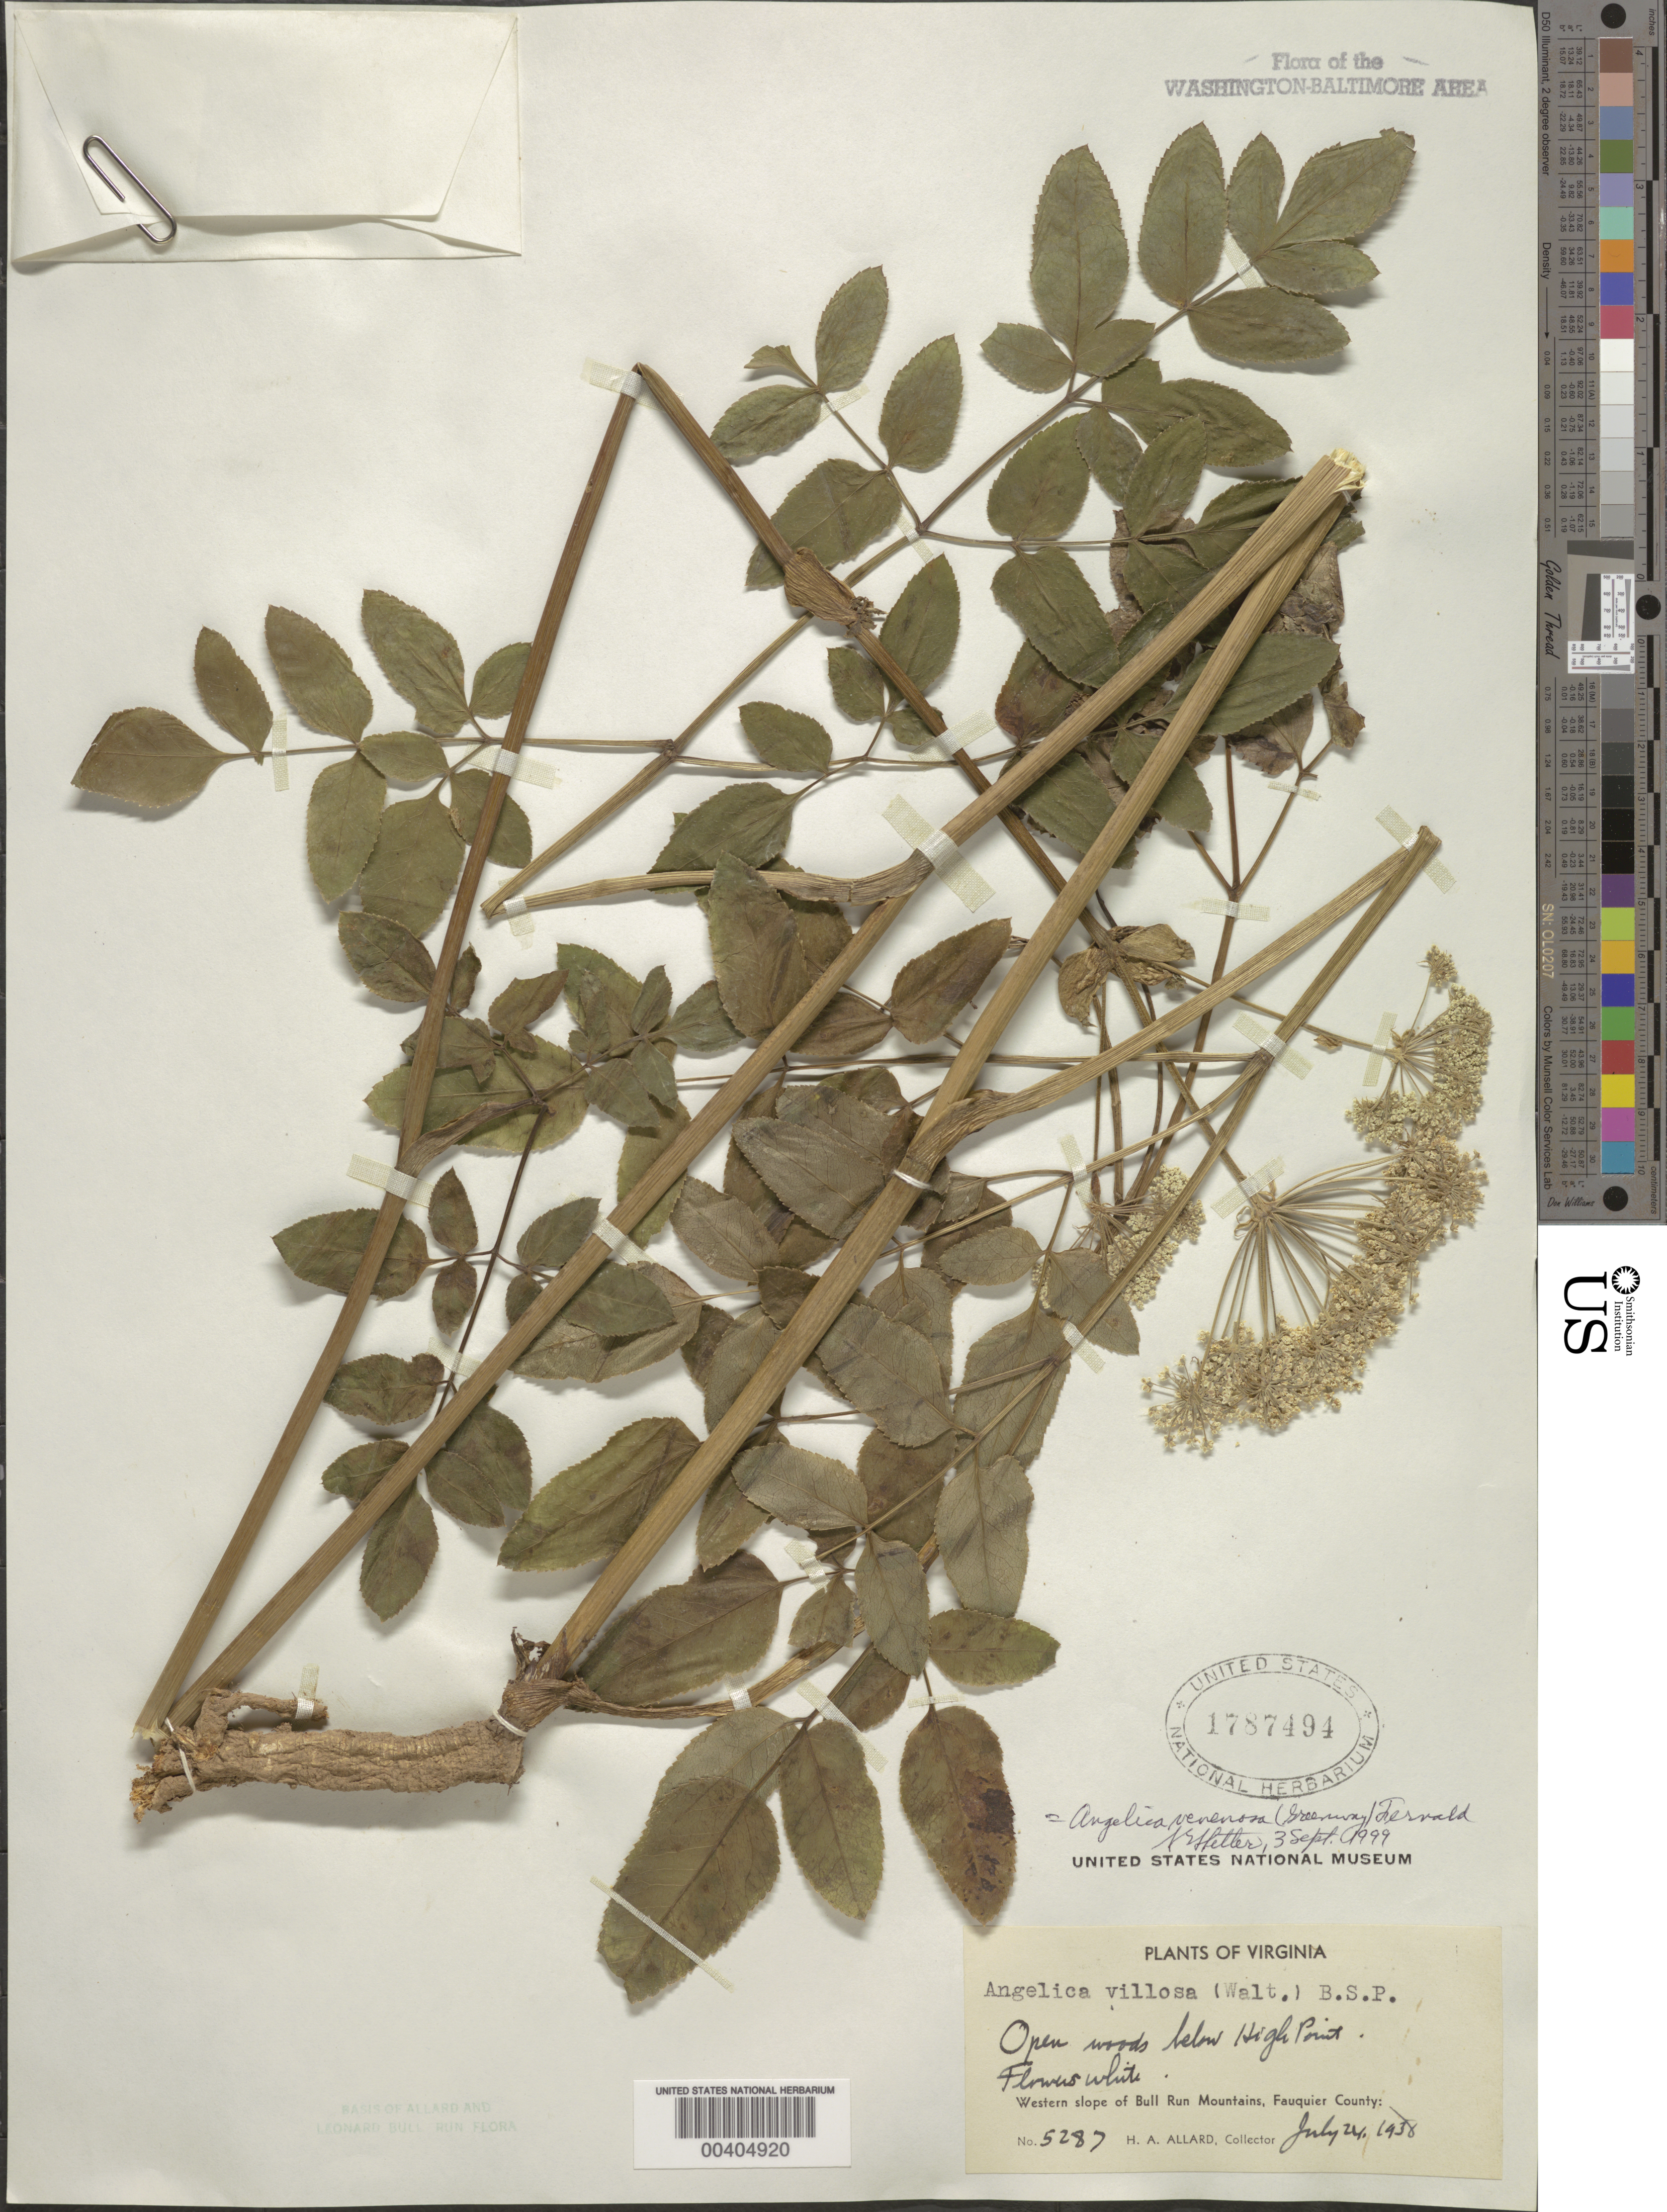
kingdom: Plantae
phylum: Tracheophyta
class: Magnoliopsida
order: Apiales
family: Apiaceae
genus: Angelica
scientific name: Angelica venenosa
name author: (Greenway) Fernald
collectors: H. A. Allard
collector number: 5287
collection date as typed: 24 Jul 1938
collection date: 1938-07-24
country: United States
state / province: Virginia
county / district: Fauquier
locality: Below High Point western slope of Bull Run Mts.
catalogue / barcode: US 1787494